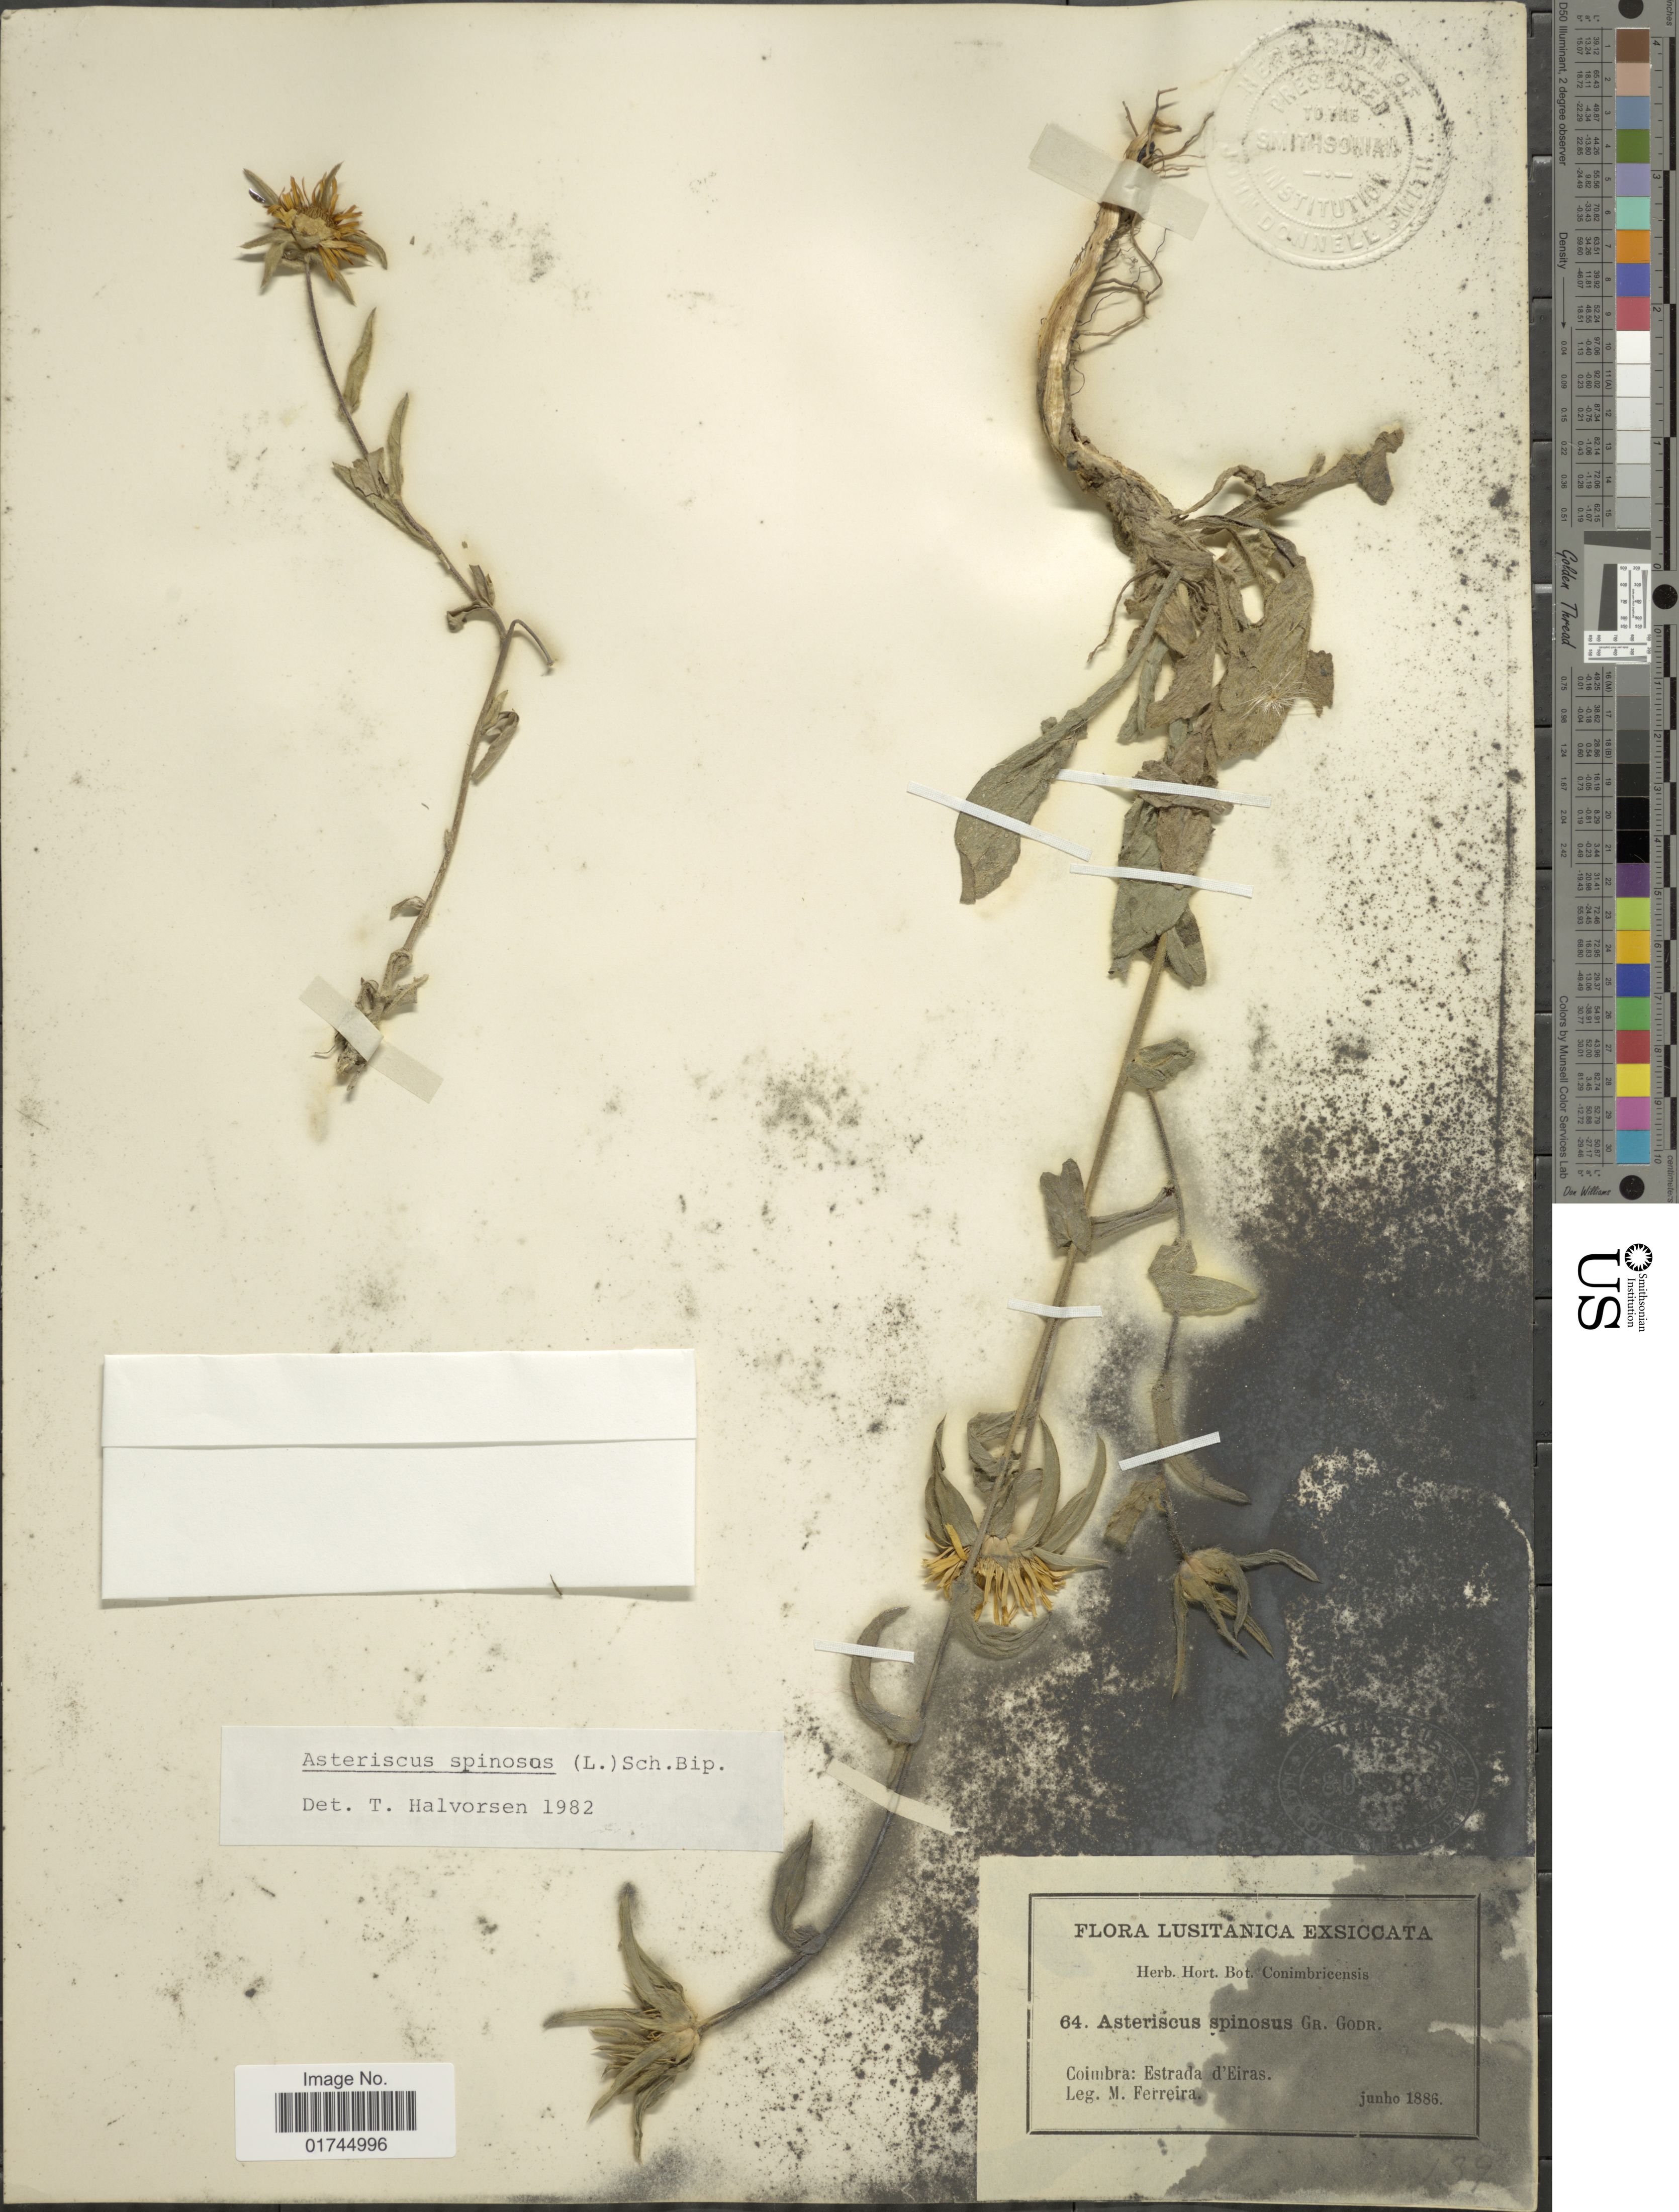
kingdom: Plantae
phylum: Tracheophyta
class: Magnoliopsida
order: Asterales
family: Asteraceae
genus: Asteriscus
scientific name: Asteriscus spinosus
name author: (L.) Sch. Bip.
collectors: M. Ferreira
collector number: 64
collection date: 1886-06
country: Portugal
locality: Coimbra: estrada d'Eiras.